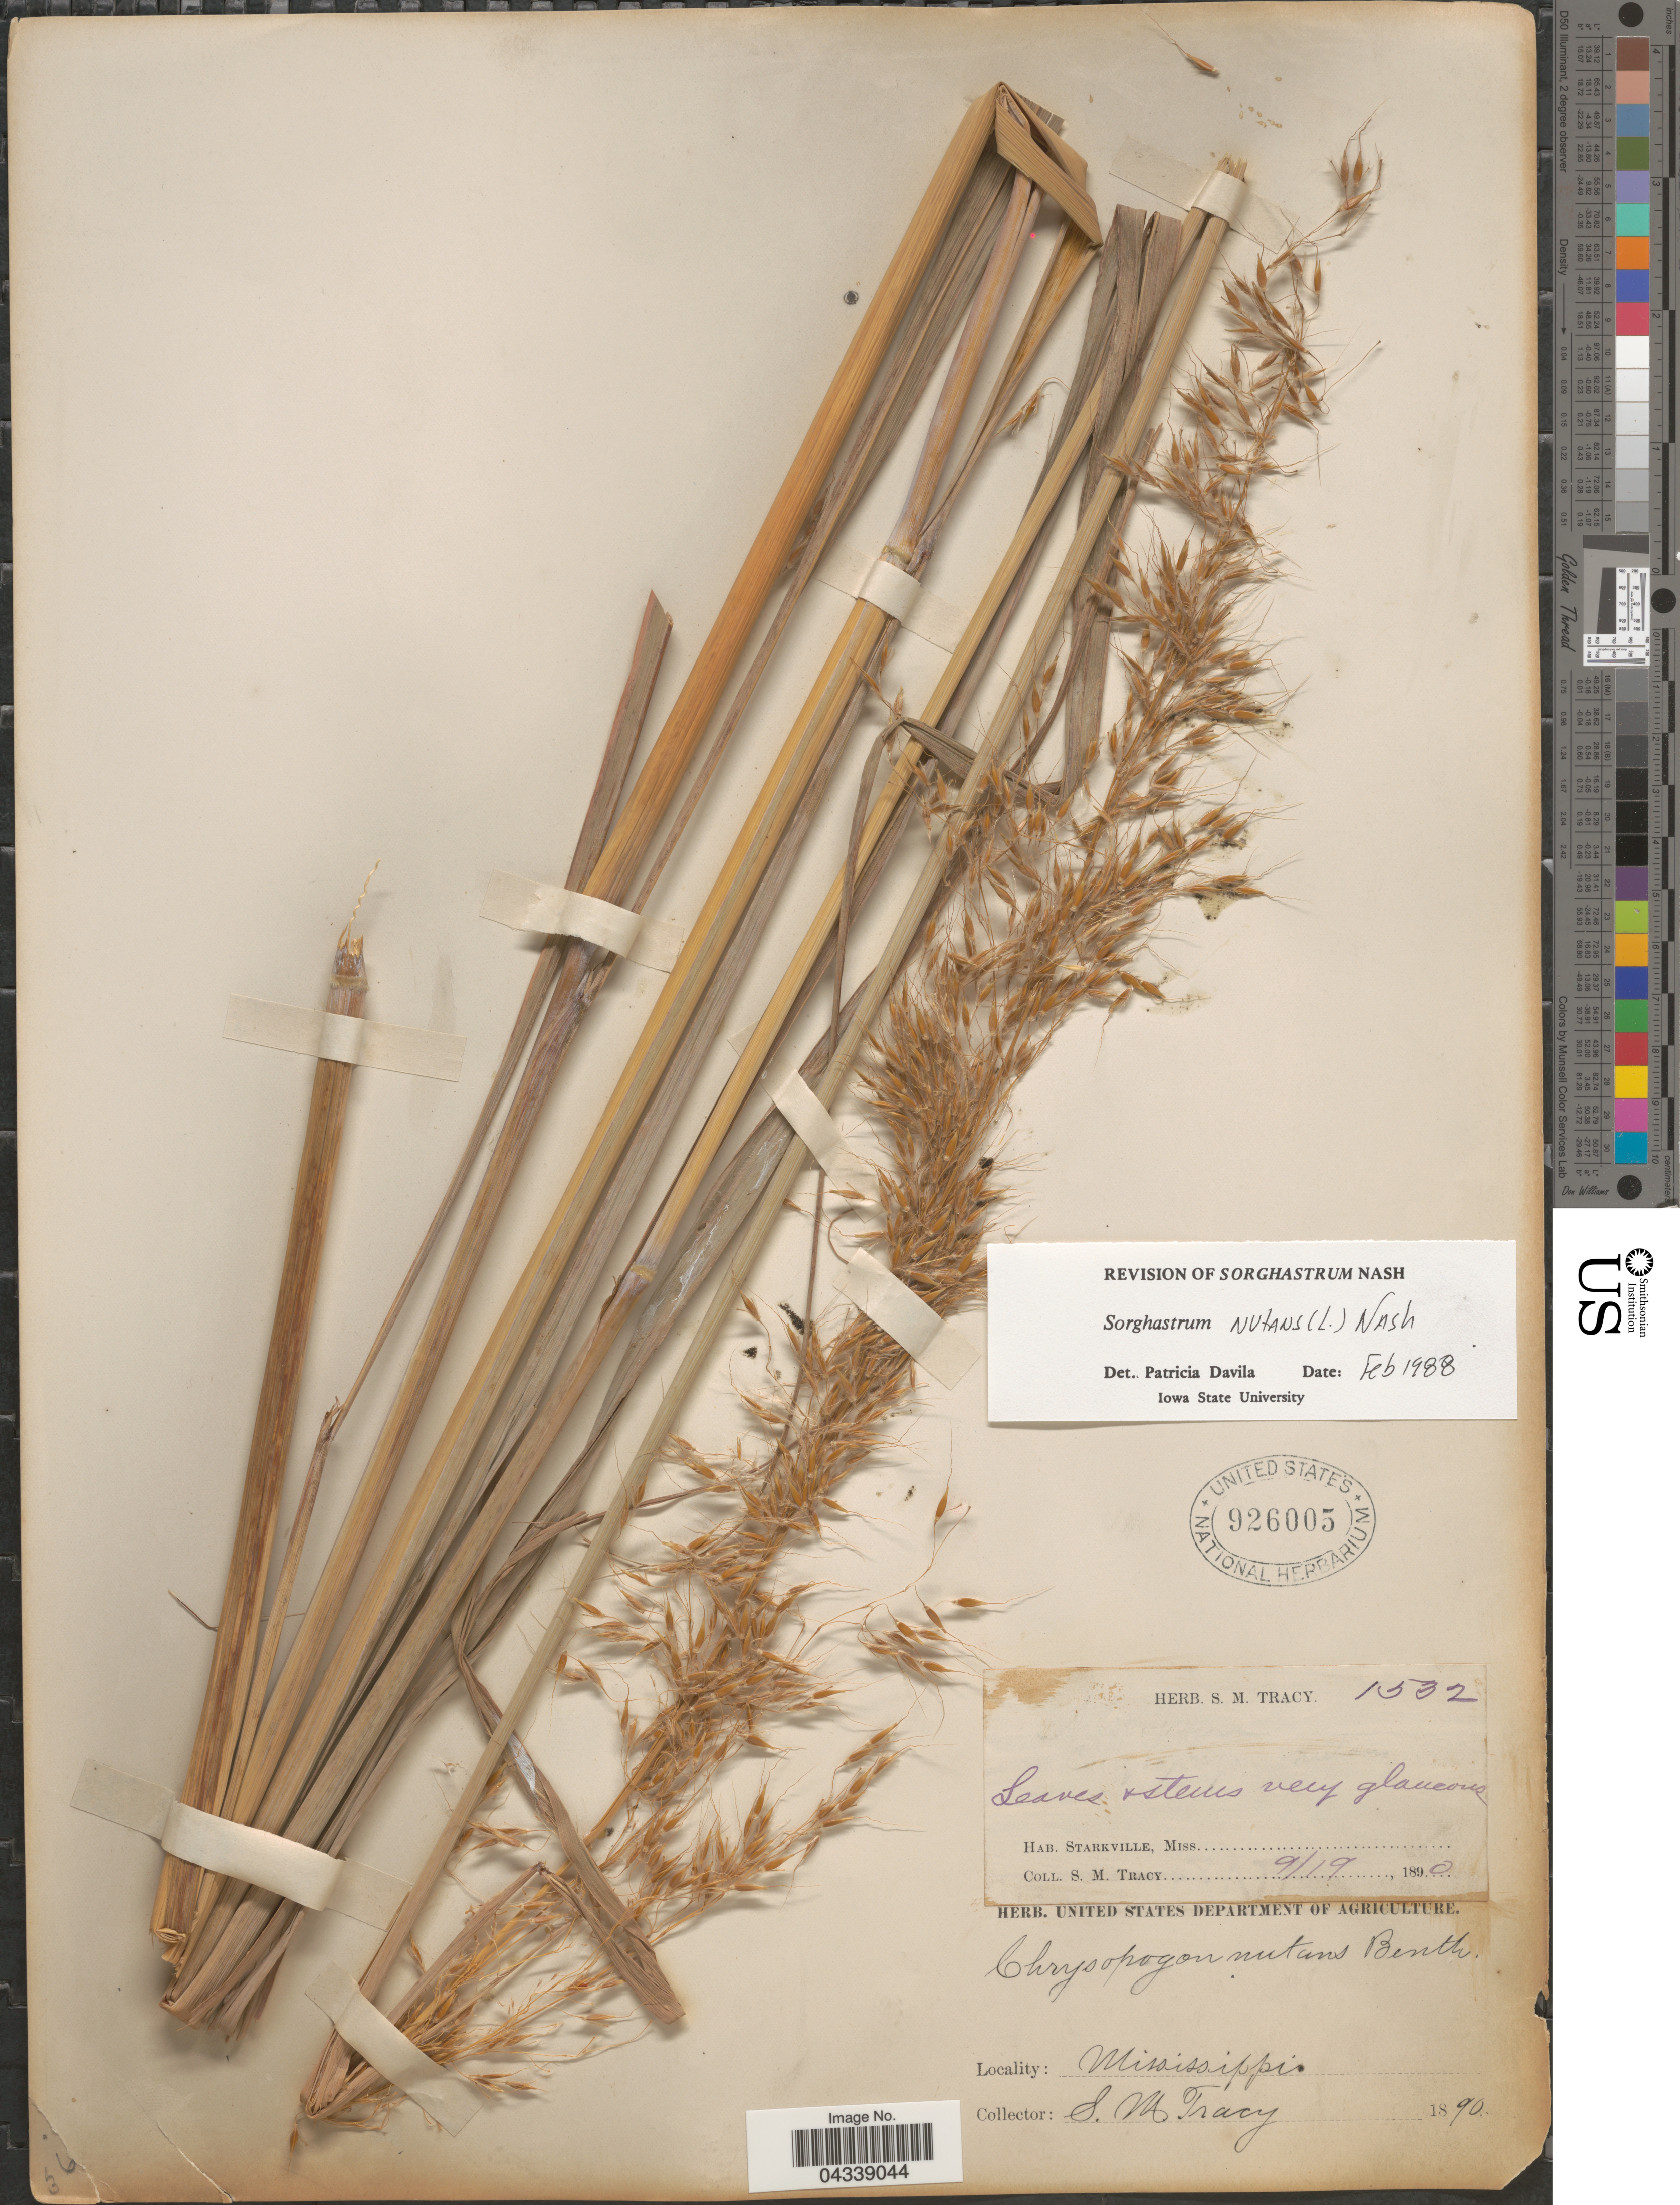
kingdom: Plantae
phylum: Tracheophyta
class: Liliopsida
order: Poales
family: Poaceae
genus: Sorghastrum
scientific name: Sorghastrum nutans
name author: (L.) Nash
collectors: S. M. Tracy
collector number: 1532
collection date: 1890-09-19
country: United States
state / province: Mississippi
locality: Starkville.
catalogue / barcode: US 926005